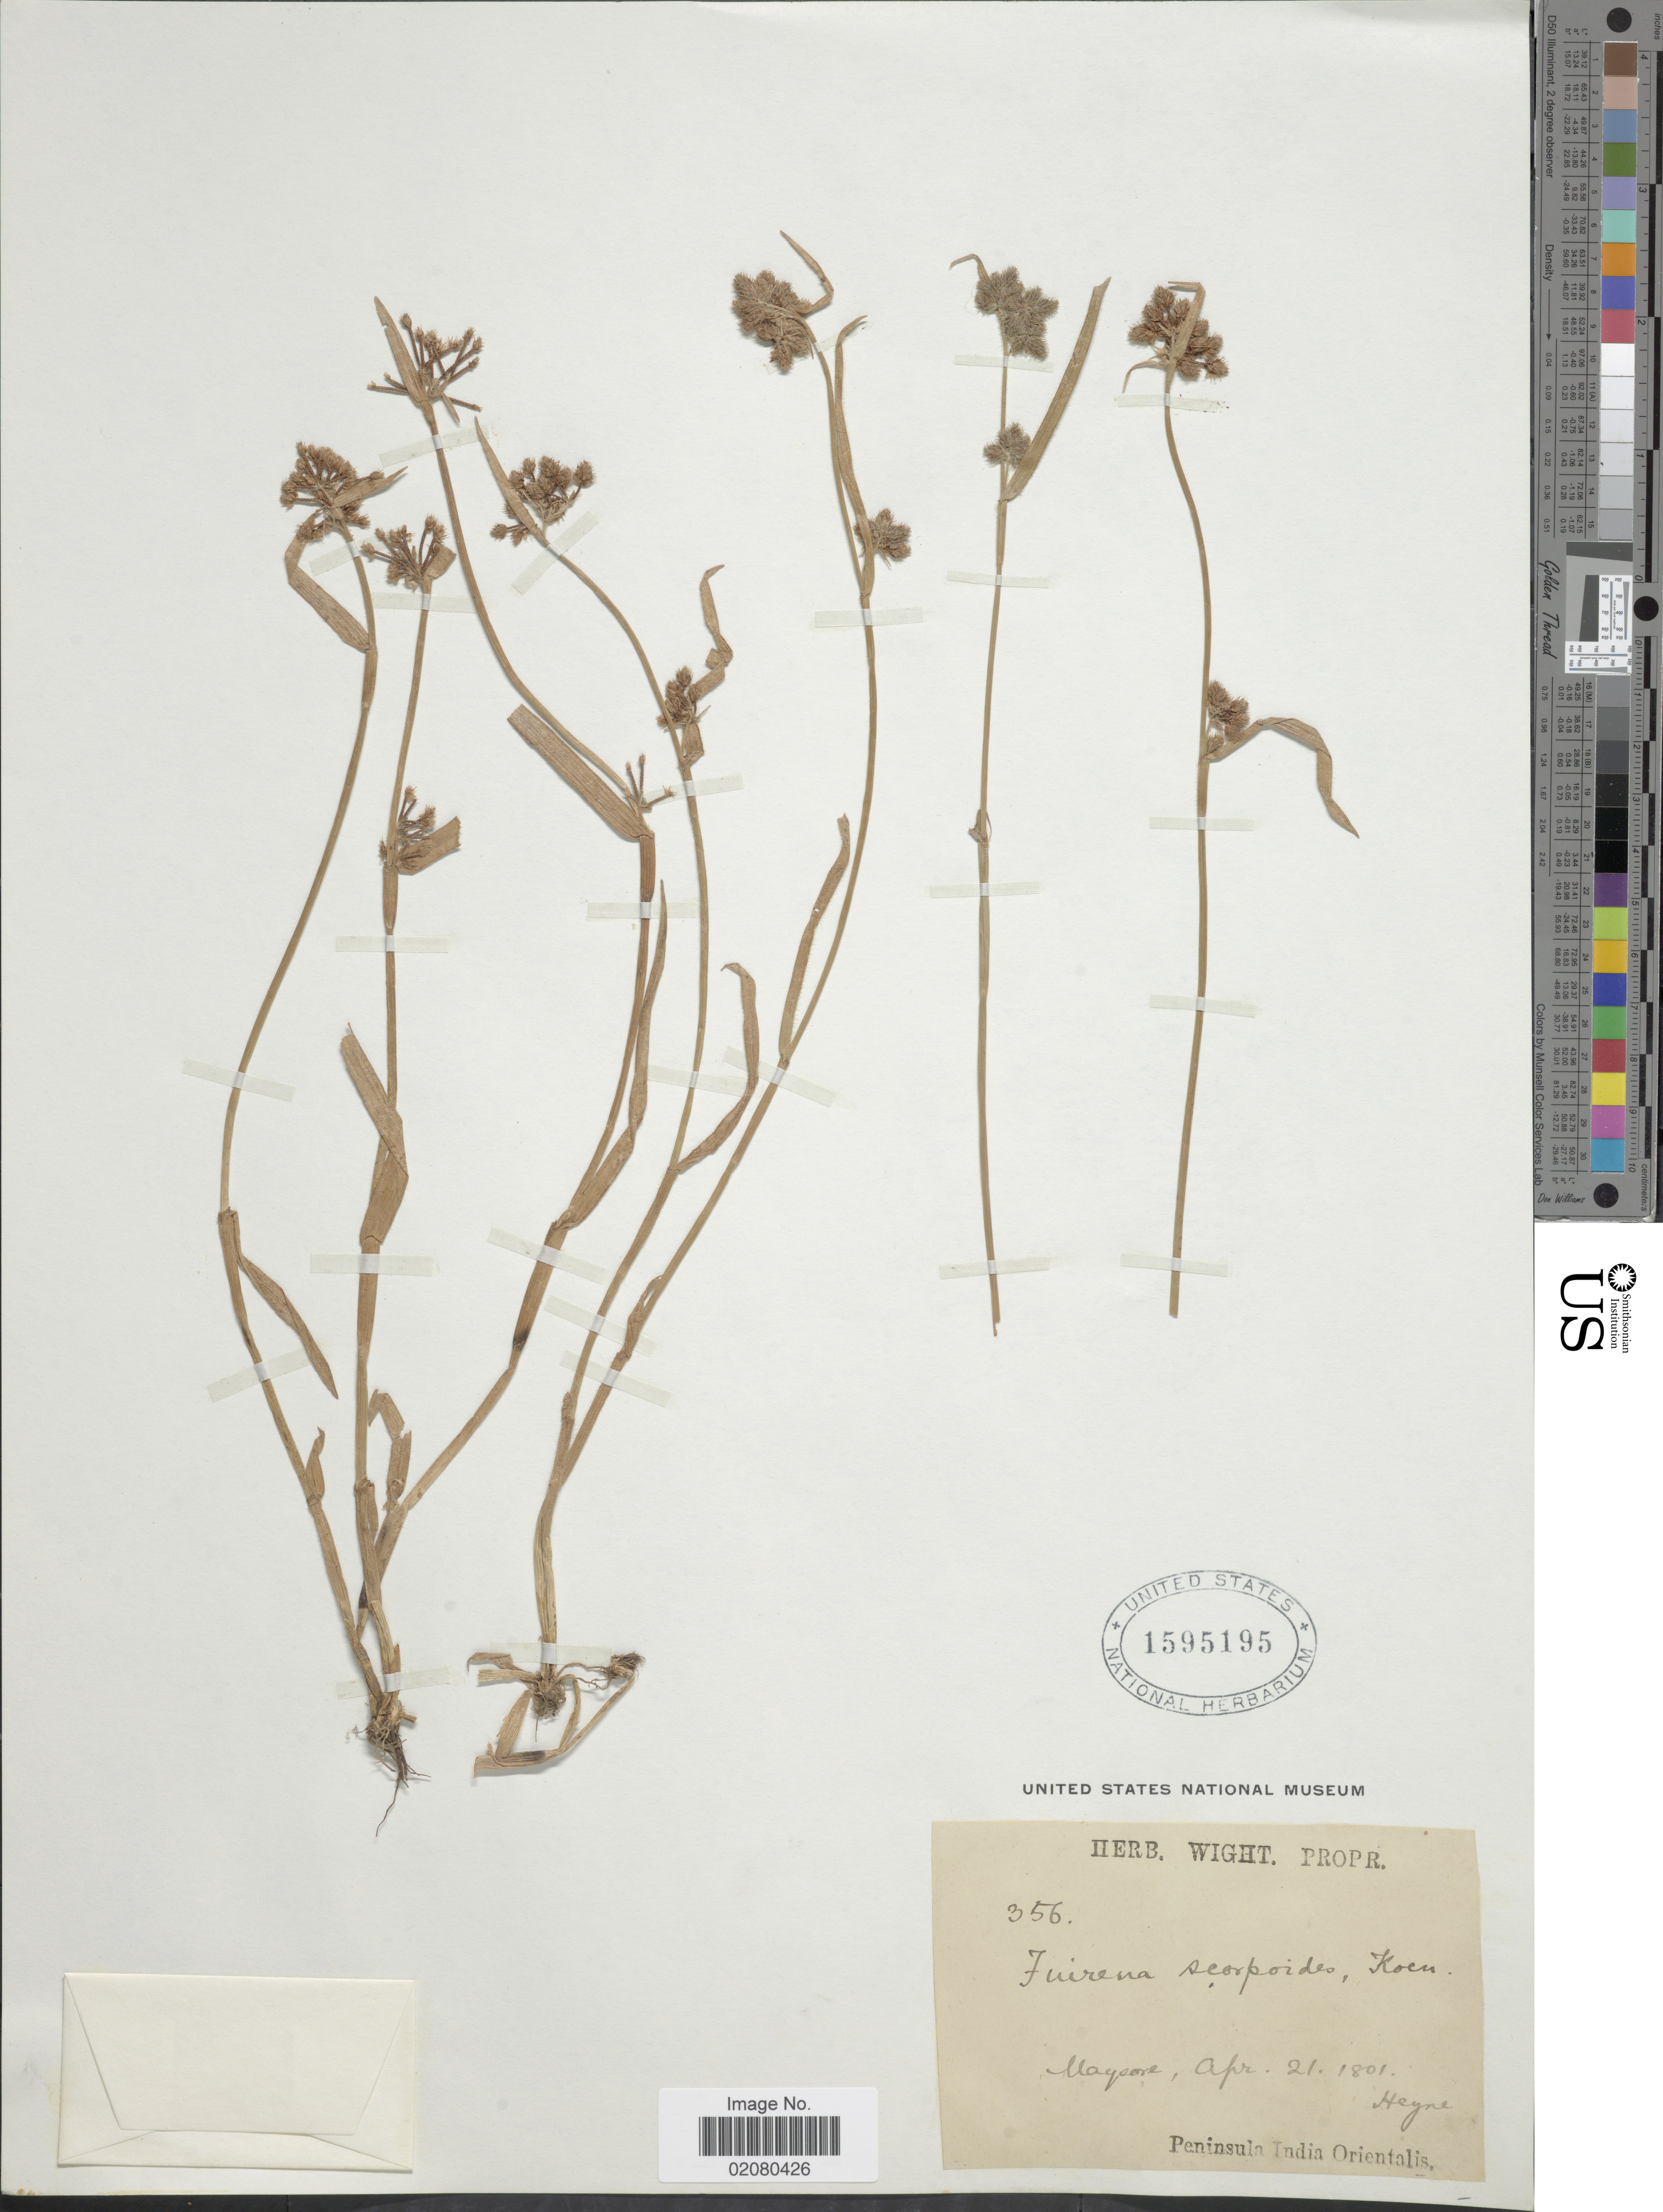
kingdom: Plantae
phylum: Tracheophyta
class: Liliopsida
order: Poales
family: Cyperaceae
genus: Fuirena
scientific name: Fuirena scirpoidea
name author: Michx.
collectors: Heyne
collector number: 356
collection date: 1801-04-21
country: India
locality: Maysore, Peninsula India Orientalis.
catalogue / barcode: US 1595195